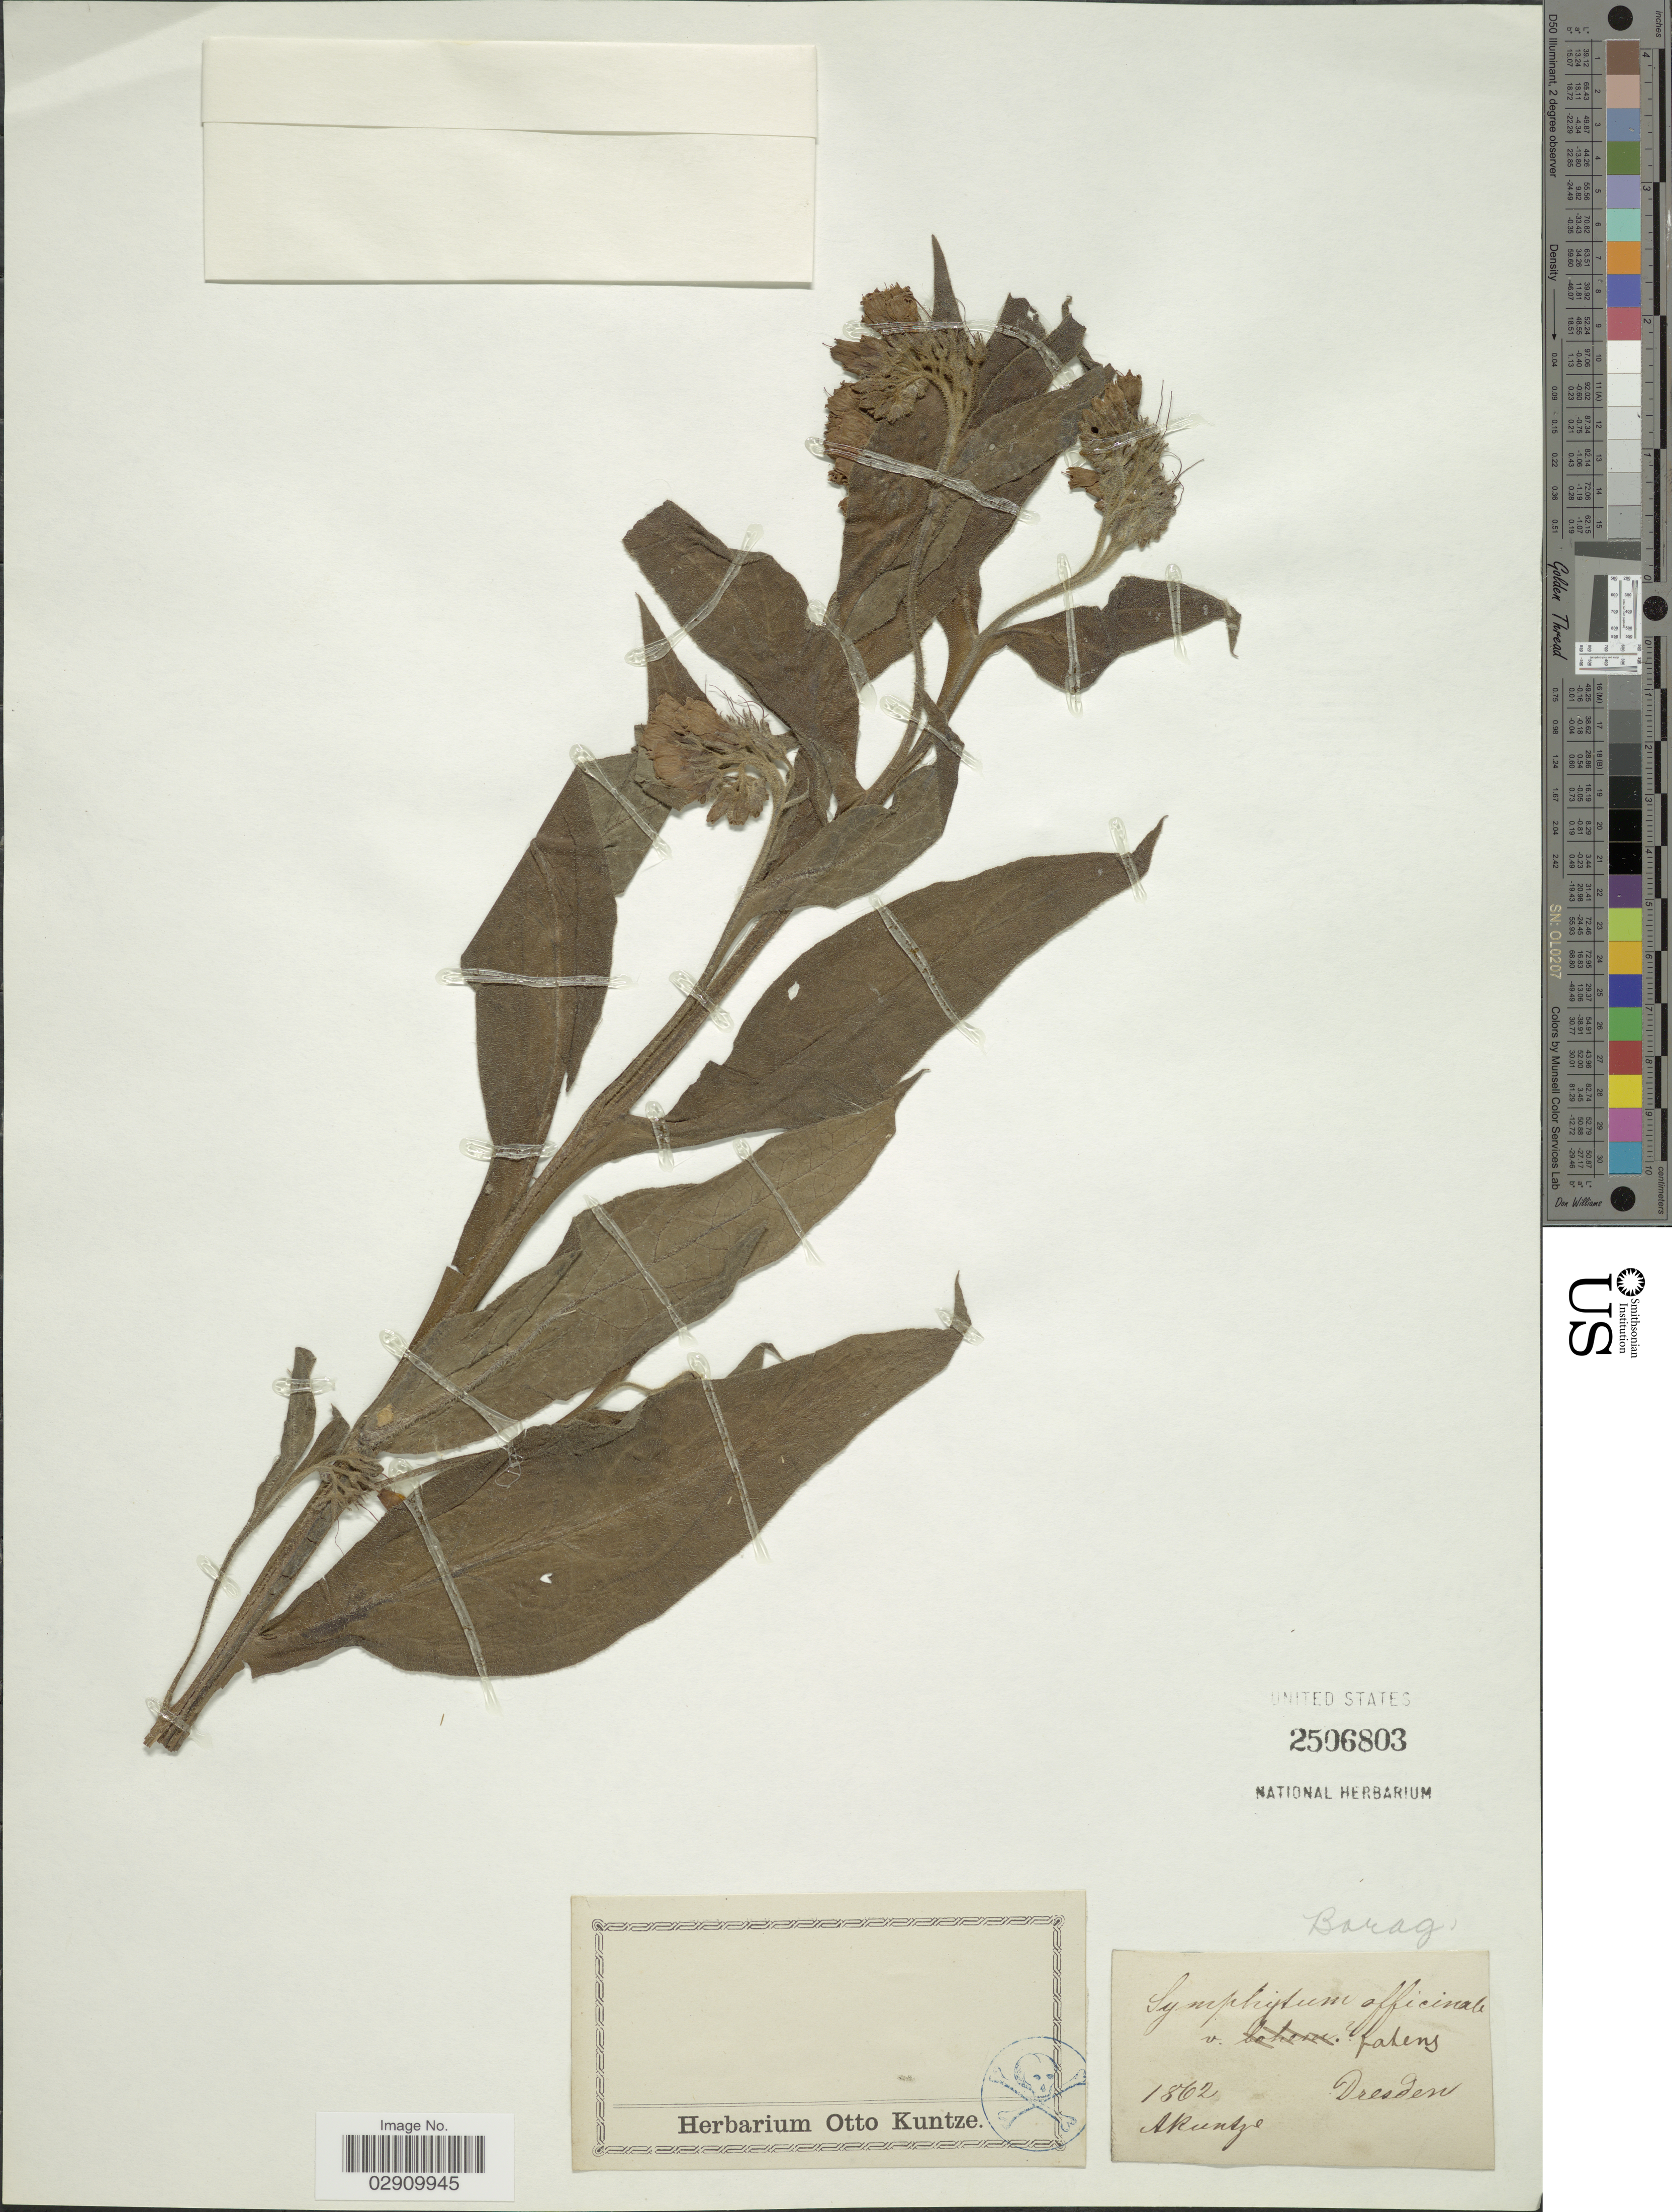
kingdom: Plantae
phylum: Tracheophyta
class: Magnoliopsida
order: Boraginales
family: Boraginaceae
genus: Symphytum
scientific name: Symphytum officinale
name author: L.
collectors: A. Kuntze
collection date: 1862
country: Germany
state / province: Sachsen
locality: Dresden.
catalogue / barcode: US 2506803